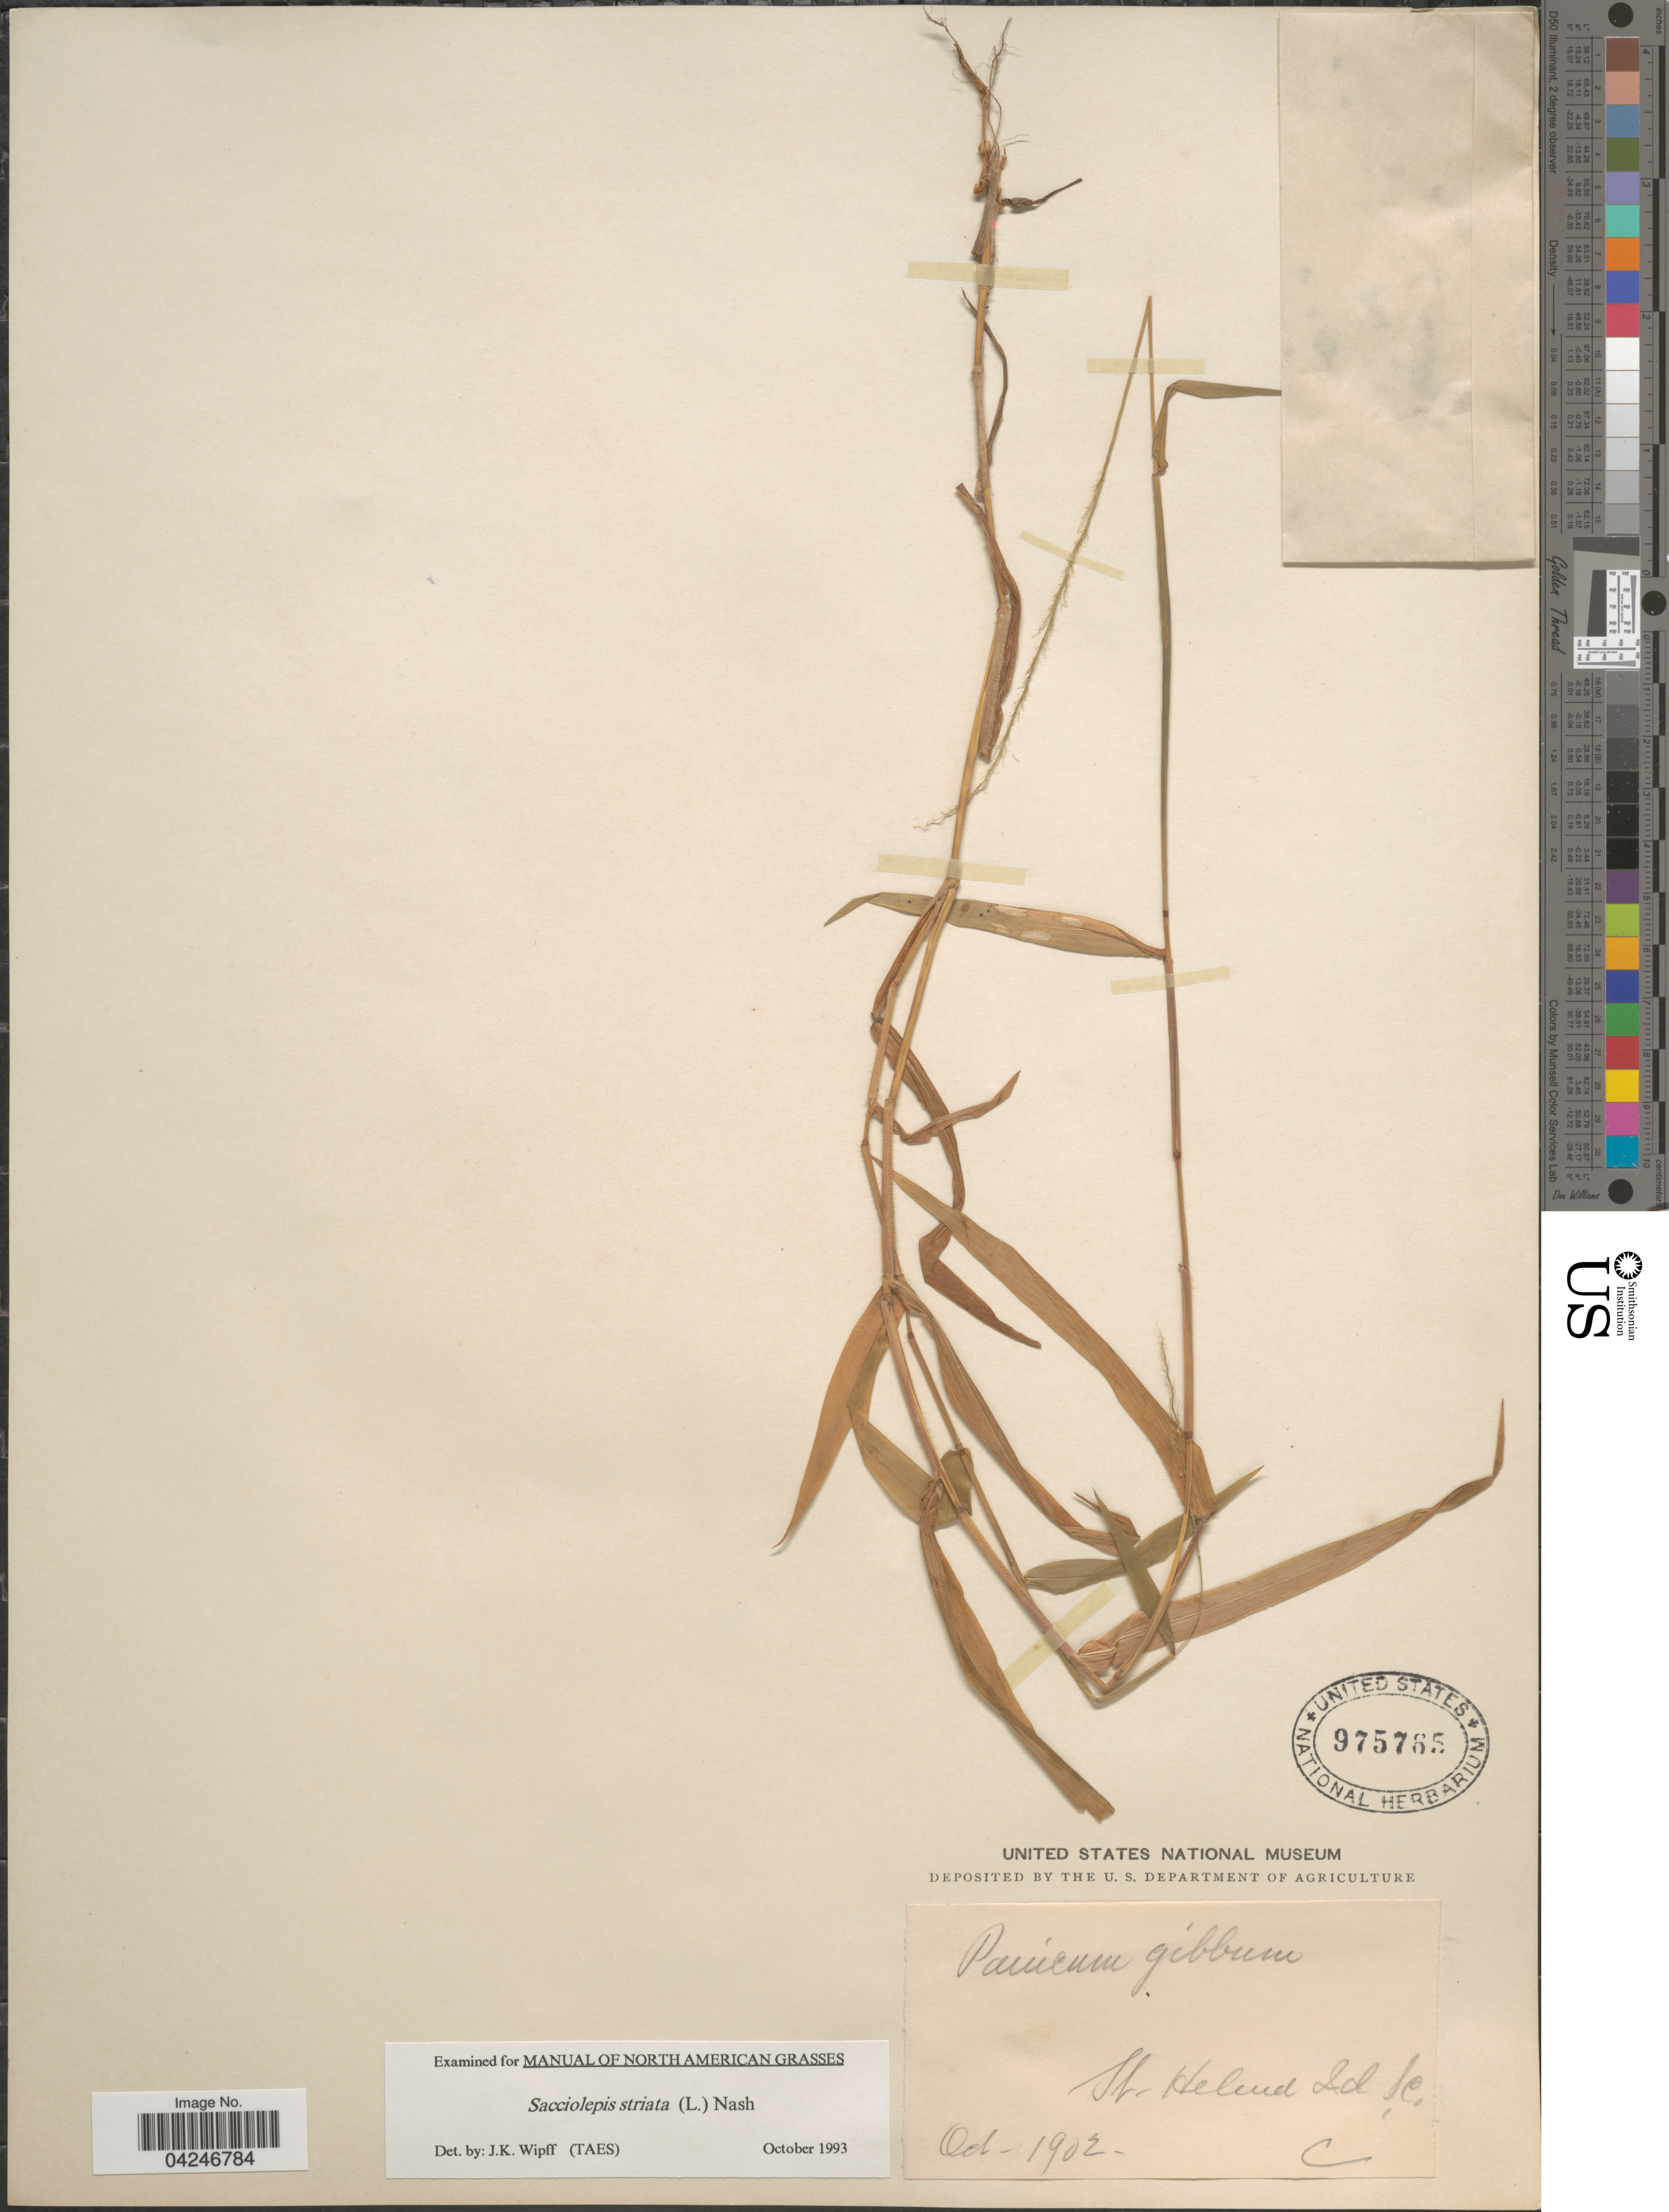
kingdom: Plantae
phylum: Tracheophyta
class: Liliopsida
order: Poales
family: Poaceae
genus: Sacciolepis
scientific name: Sacciolepis striata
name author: (L.) Nash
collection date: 1902-10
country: United States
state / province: South Carolina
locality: St. Helena Id.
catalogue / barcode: US 975765